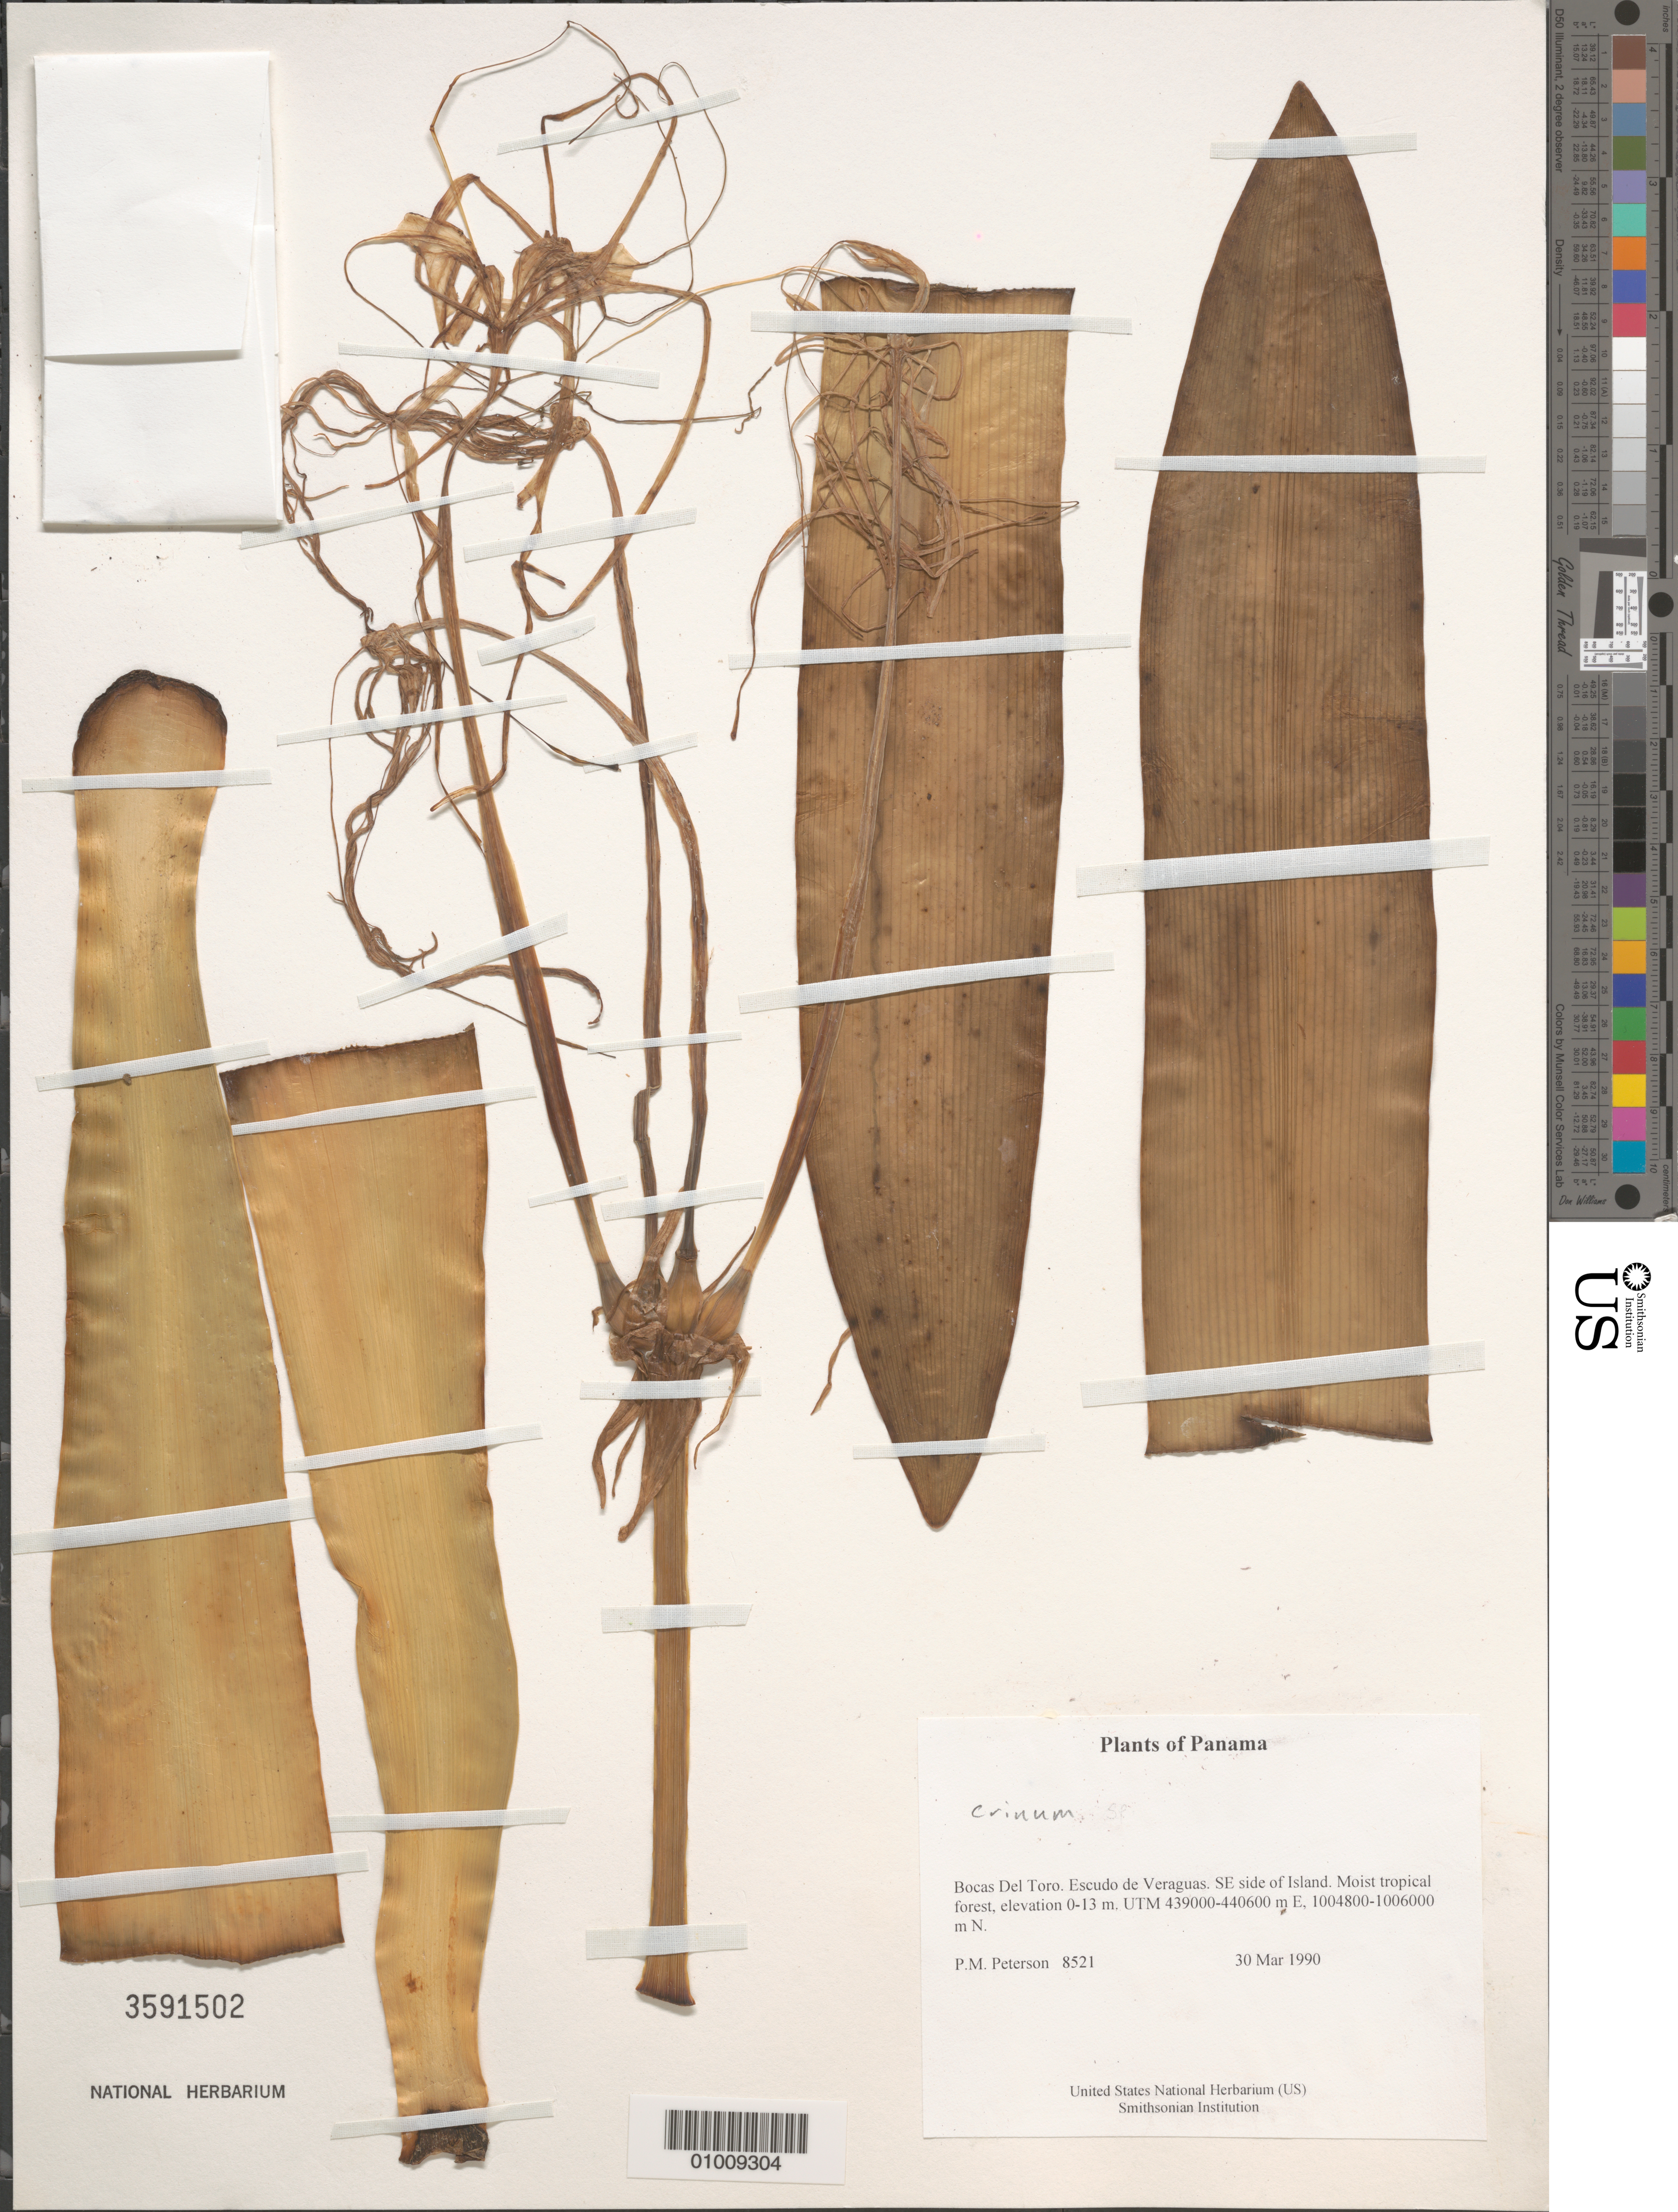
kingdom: Plantae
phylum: Tracheophyta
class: Liliopsida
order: Asparagales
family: Amaryllidaceae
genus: Crinum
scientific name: Crinum sp.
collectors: P. M. Peterson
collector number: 08521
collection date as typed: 30 Mar 1990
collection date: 1990-03-30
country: Panama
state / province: Bocas del Toro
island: Escudo de Veraguas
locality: SE side of Island.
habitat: Moist tropical forest, UTM 439000-440600 m E, 1004800-1006000 m N.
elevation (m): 0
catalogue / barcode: US 3591502